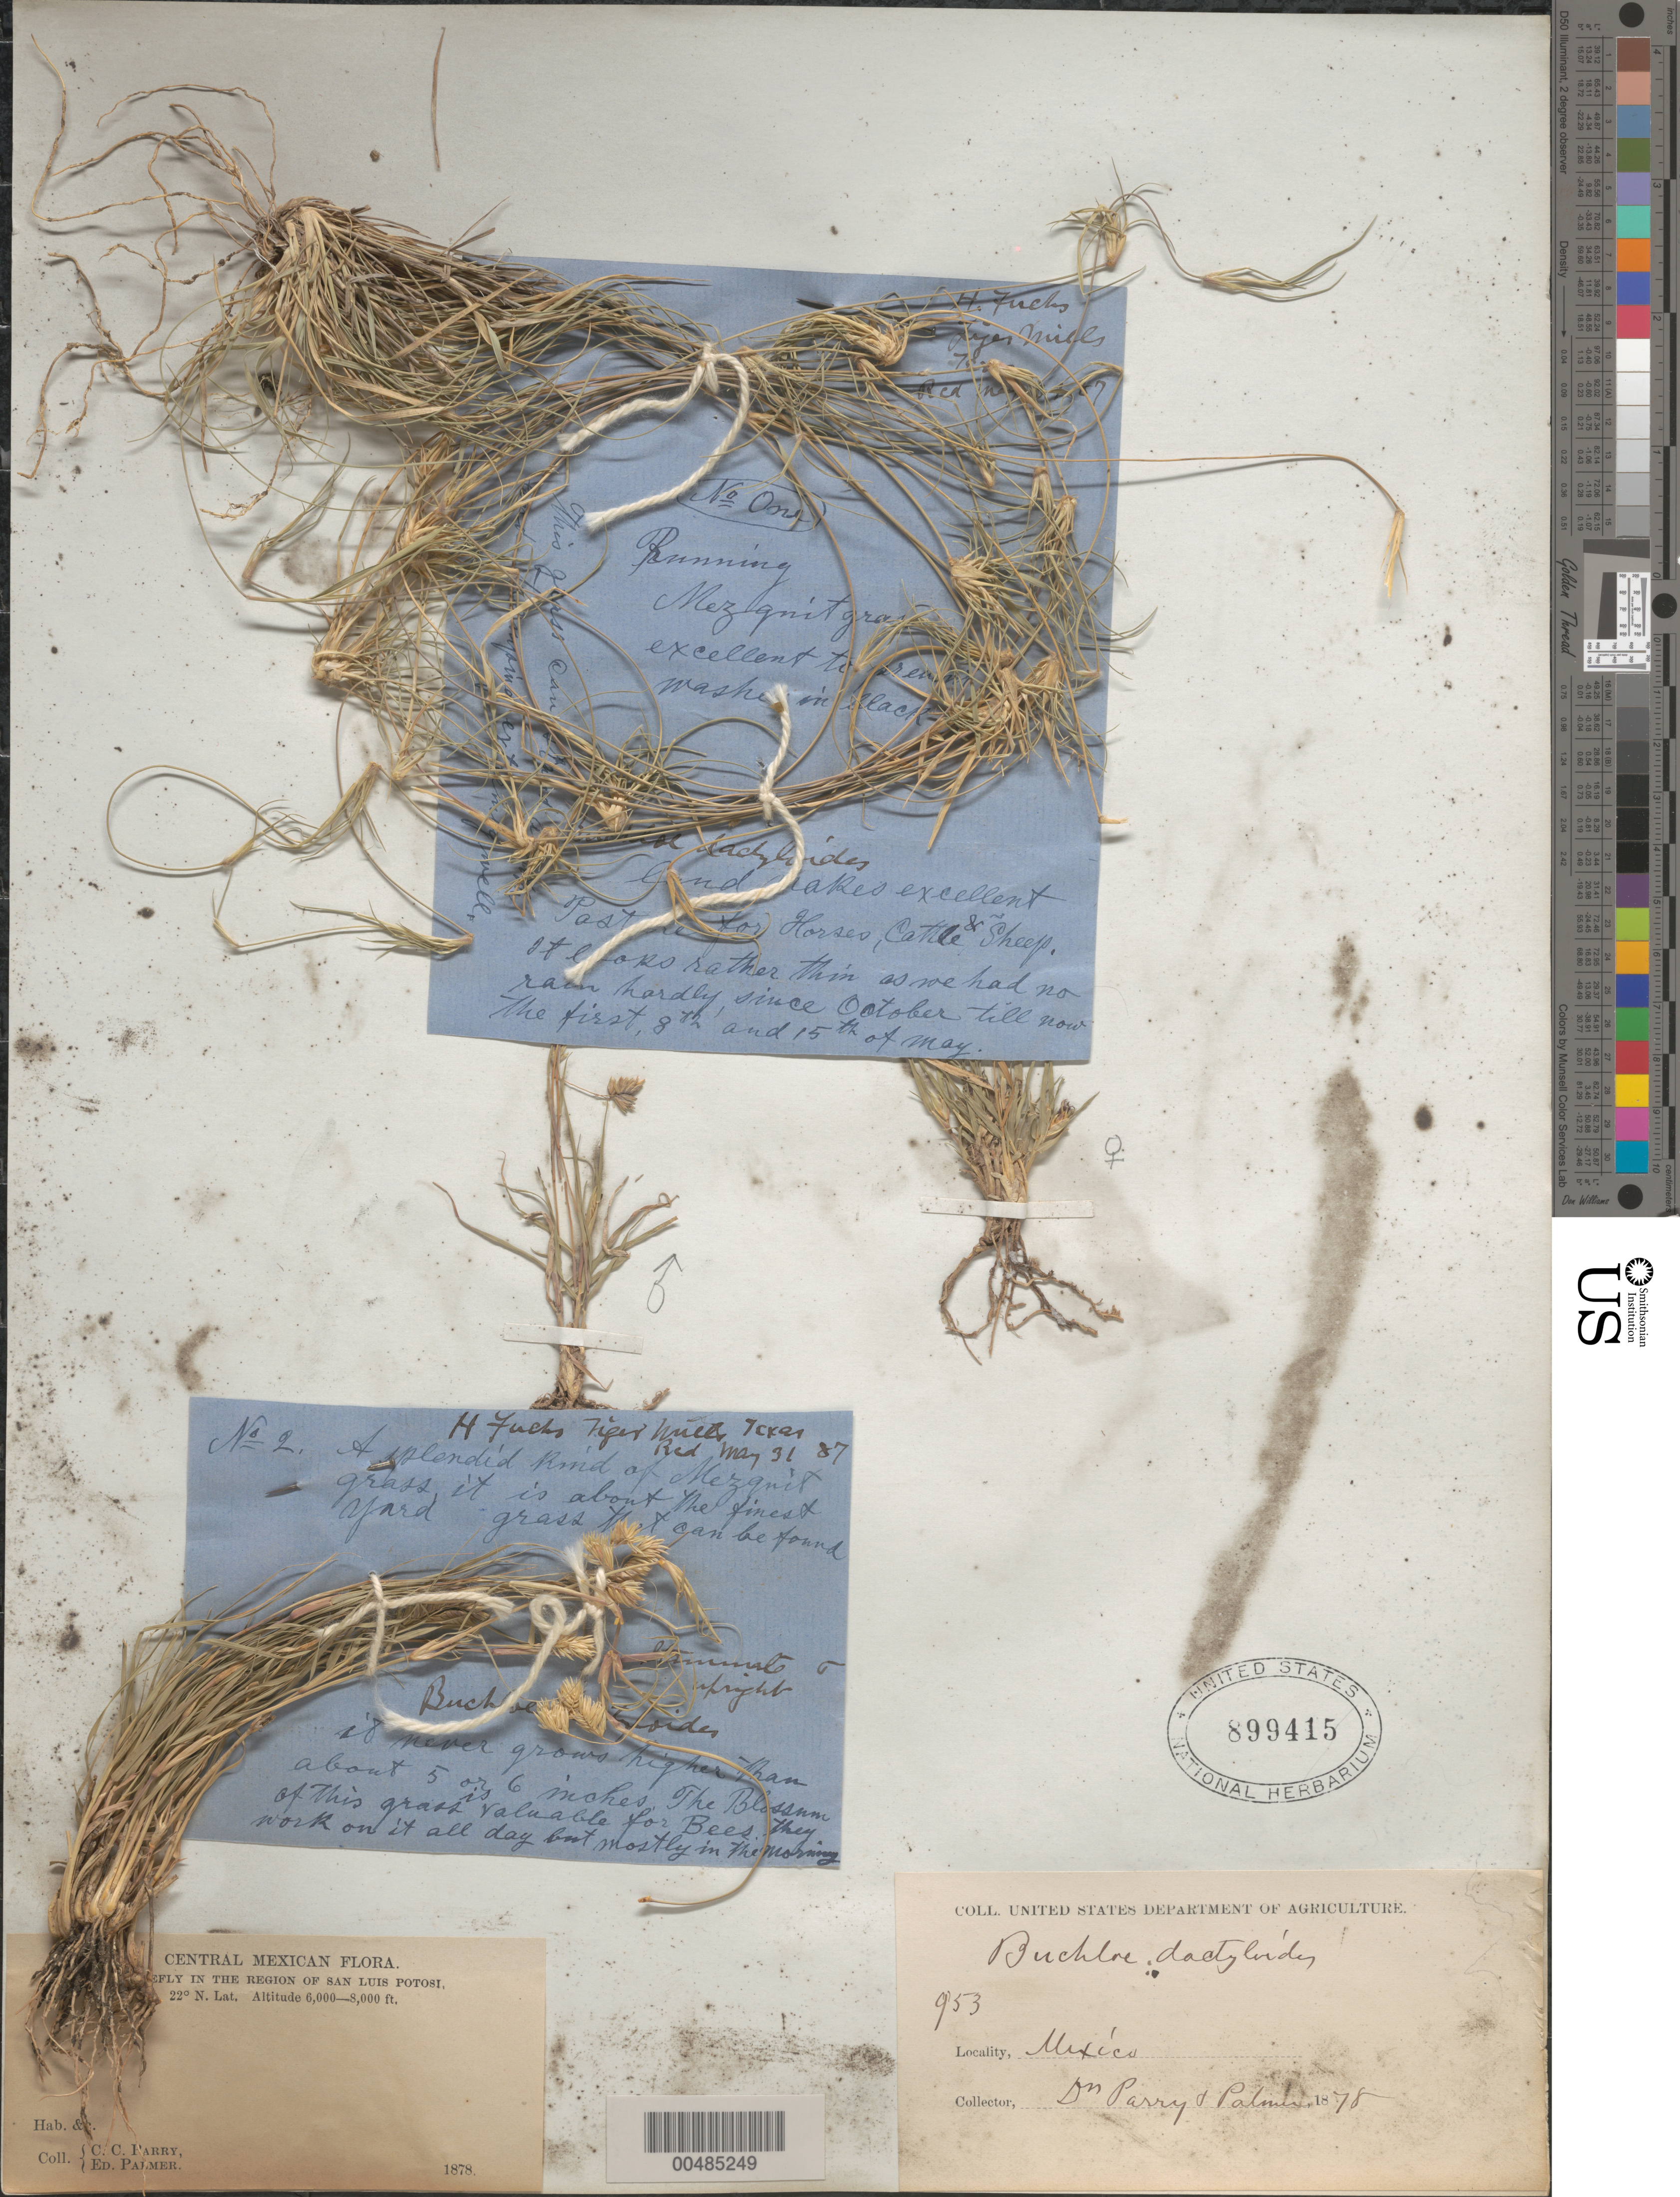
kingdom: Plantae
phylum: Tracheophyta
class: Liliopsida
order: Poales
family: Poaceae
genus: Buchloe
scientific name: Buchloe dactyloides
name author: (Nutt.) Engelm.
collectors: C. C. Parry & E. Palmer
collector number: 953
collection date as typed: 1878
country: Mexico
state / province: San Luis Potosi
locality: (lat/long recorded as: lat=22:0:0:N long=:::W)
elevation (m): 1829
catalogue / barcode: US 899415